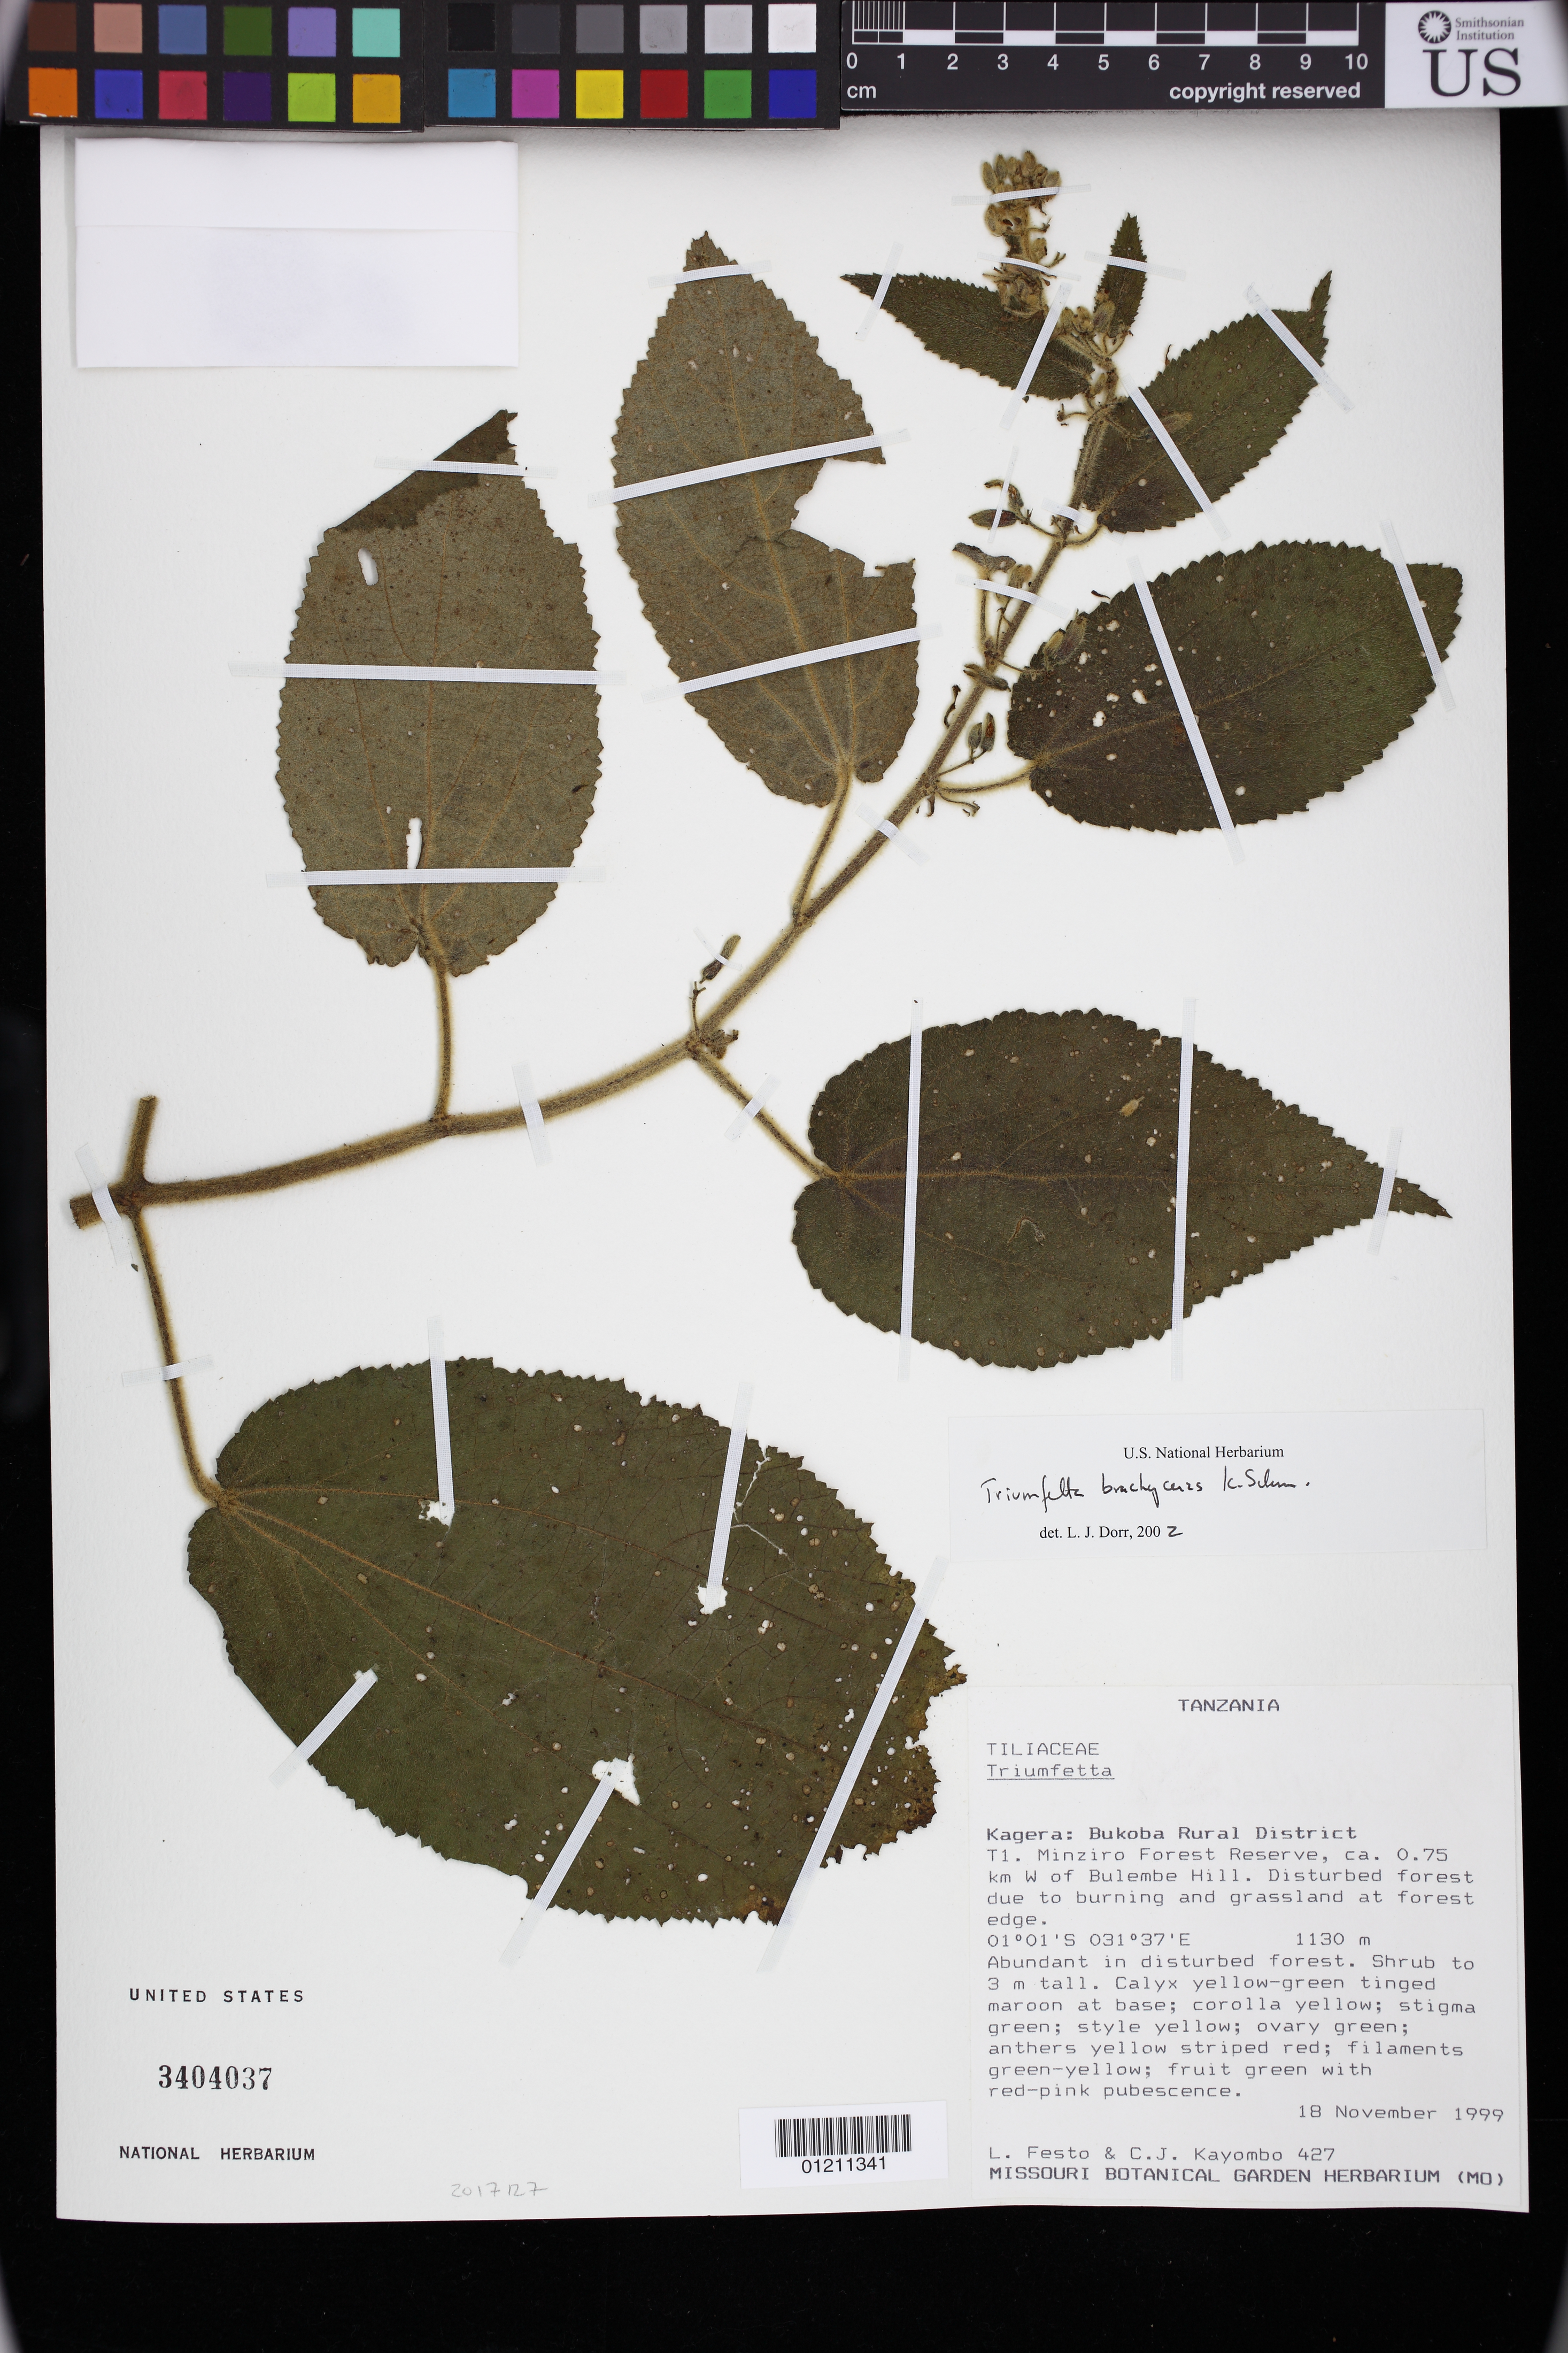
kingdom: Plantae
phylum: Tracheophyta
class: Magnoliopsida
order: Malvales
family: Malvaceae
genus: Triumfetta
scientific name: Triumfetta brachyceras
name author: K. Schum.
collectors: L. Festo & C. J. Kayombo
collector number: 427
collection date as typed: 18 Nov 1999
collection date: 1999-11-18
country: Tanzania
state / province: Kagera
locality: Kagera: Bukoba Rural District. T1. Minziro Forest Reserve, ca. 0.75 kmk W of Bulembe Hill.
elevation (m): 1130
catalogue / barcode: US 3404037